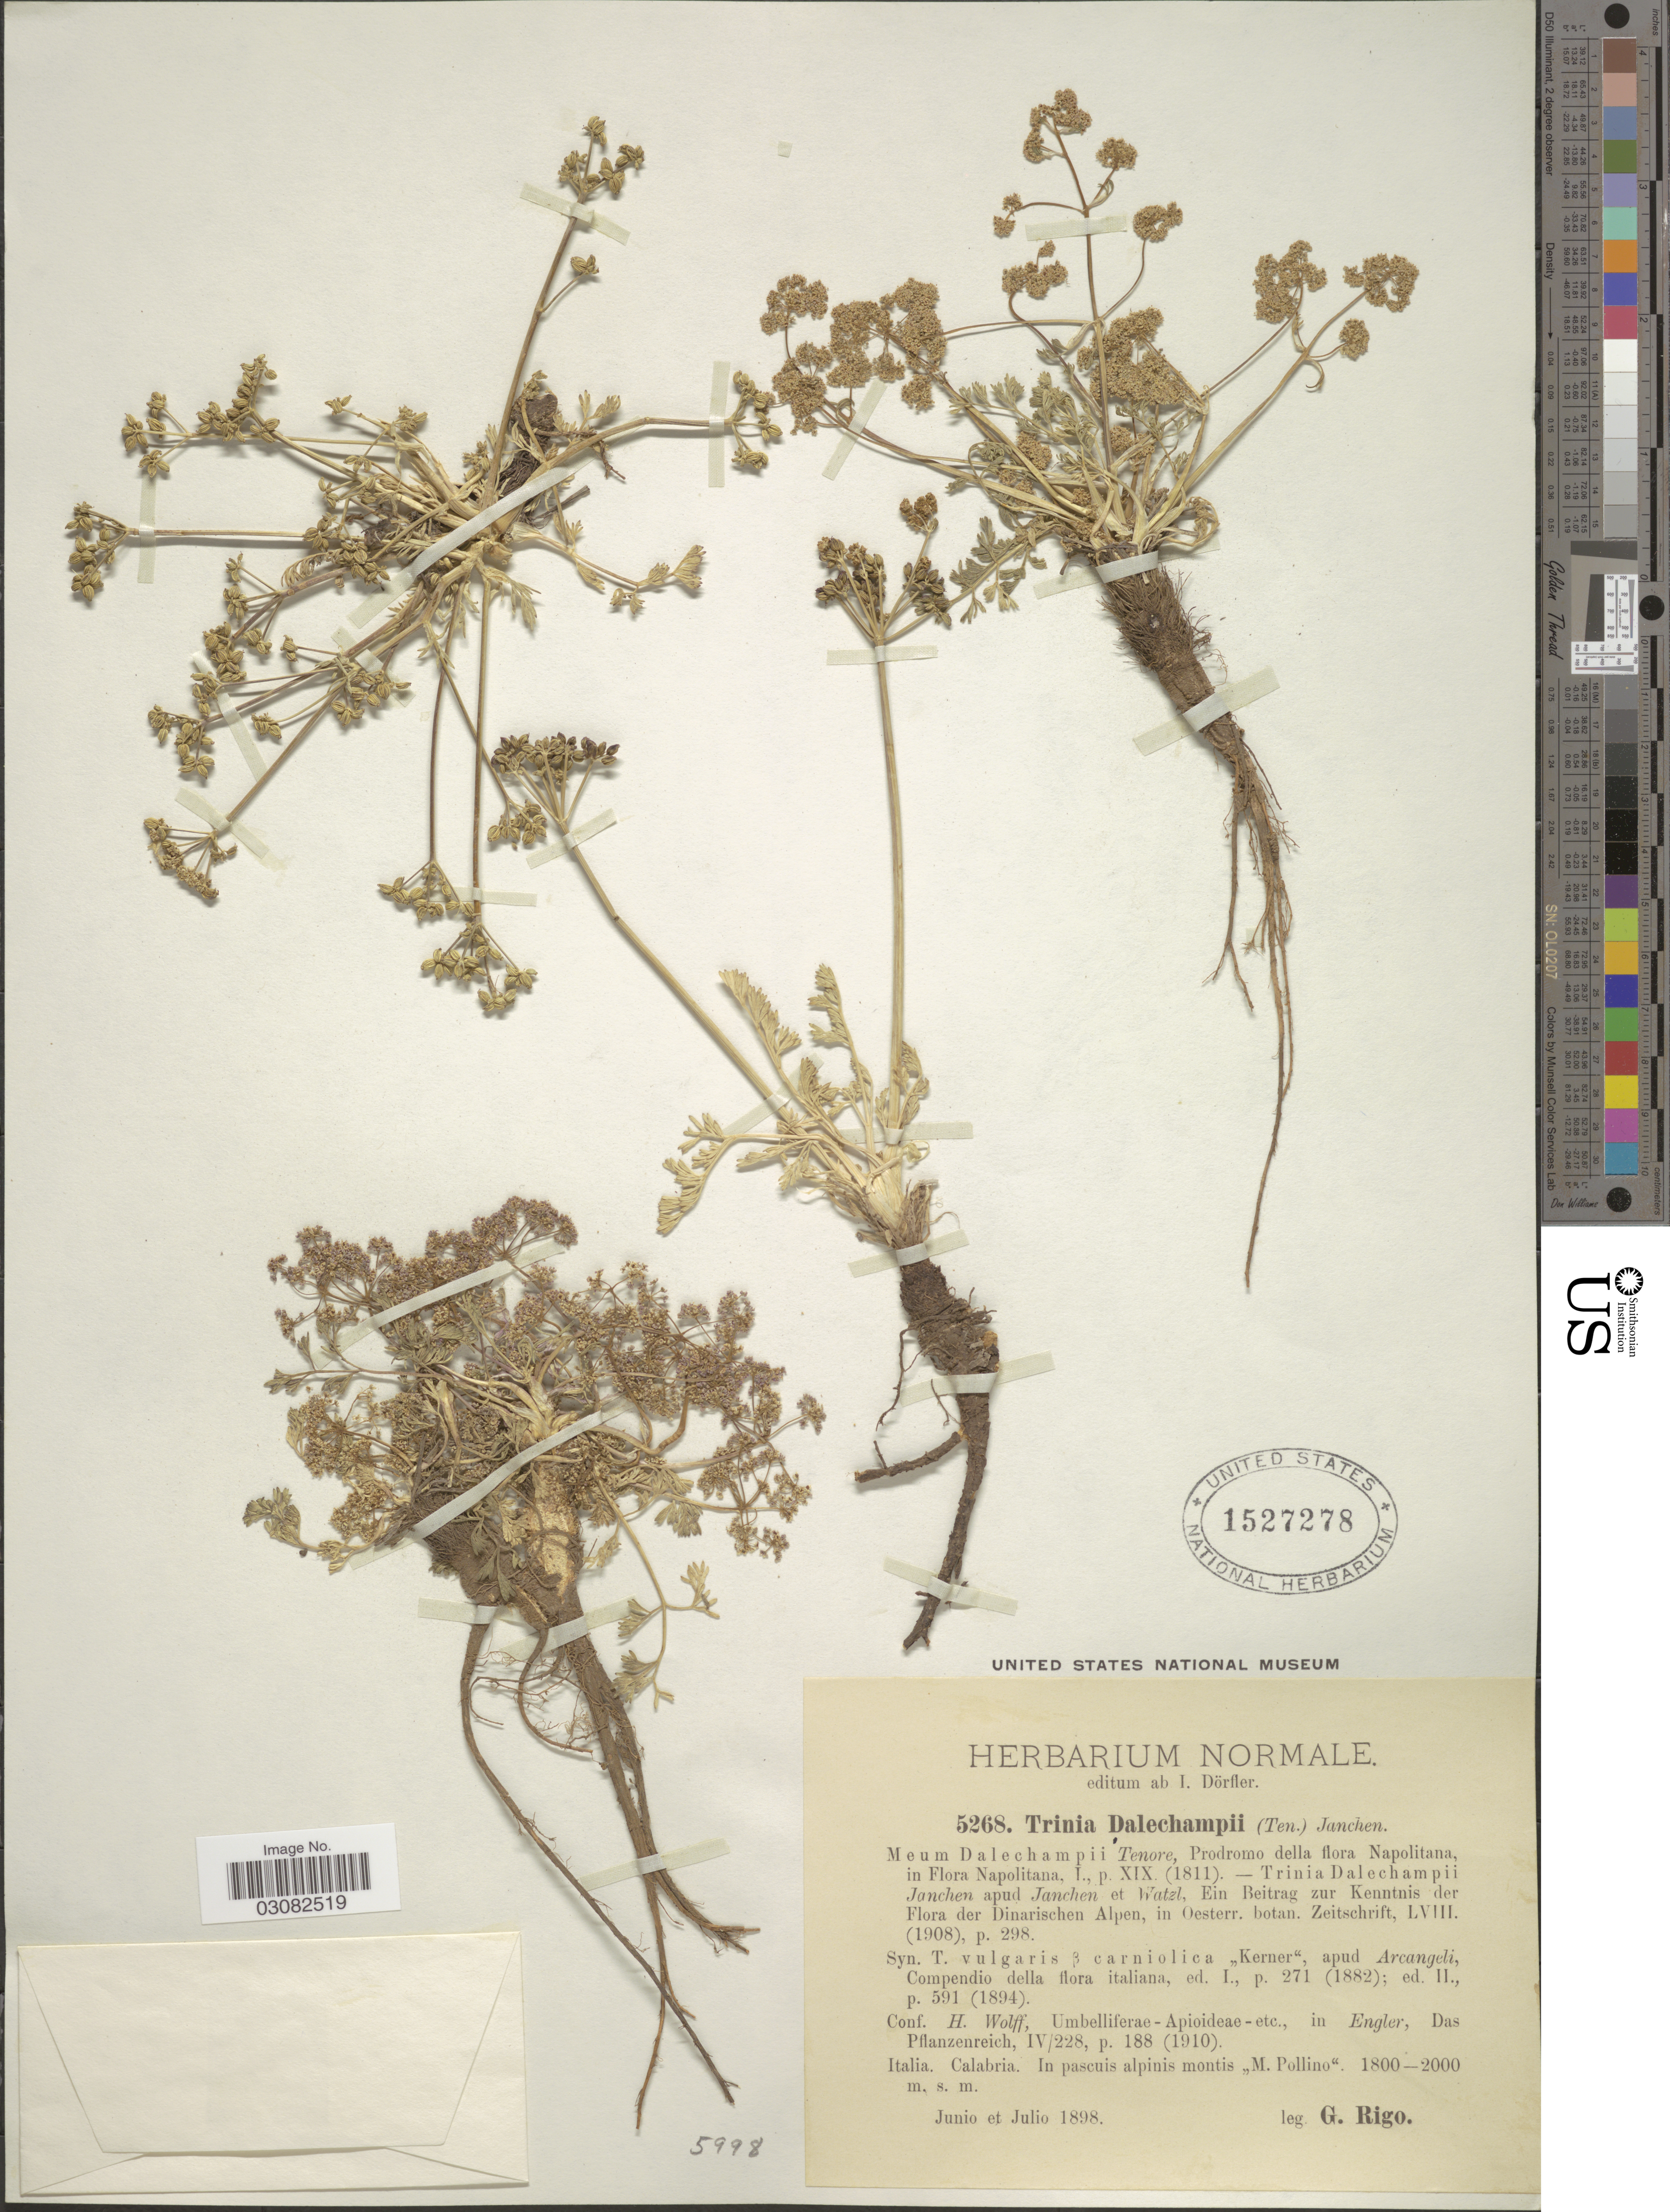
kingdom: Plantae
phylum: Tracheophyta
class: Magnoliopsida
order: Apiales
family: Apiaceae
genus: Trinia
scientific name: Trinia dalechampii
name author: (Ten.) Janch.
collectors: G. Rigo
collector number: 5268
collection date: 1898-06/1898-07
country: Italy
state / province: Calabria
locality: In pascuis aplines montis "M. Pollino".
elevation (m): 1800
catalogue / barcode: US 1527278